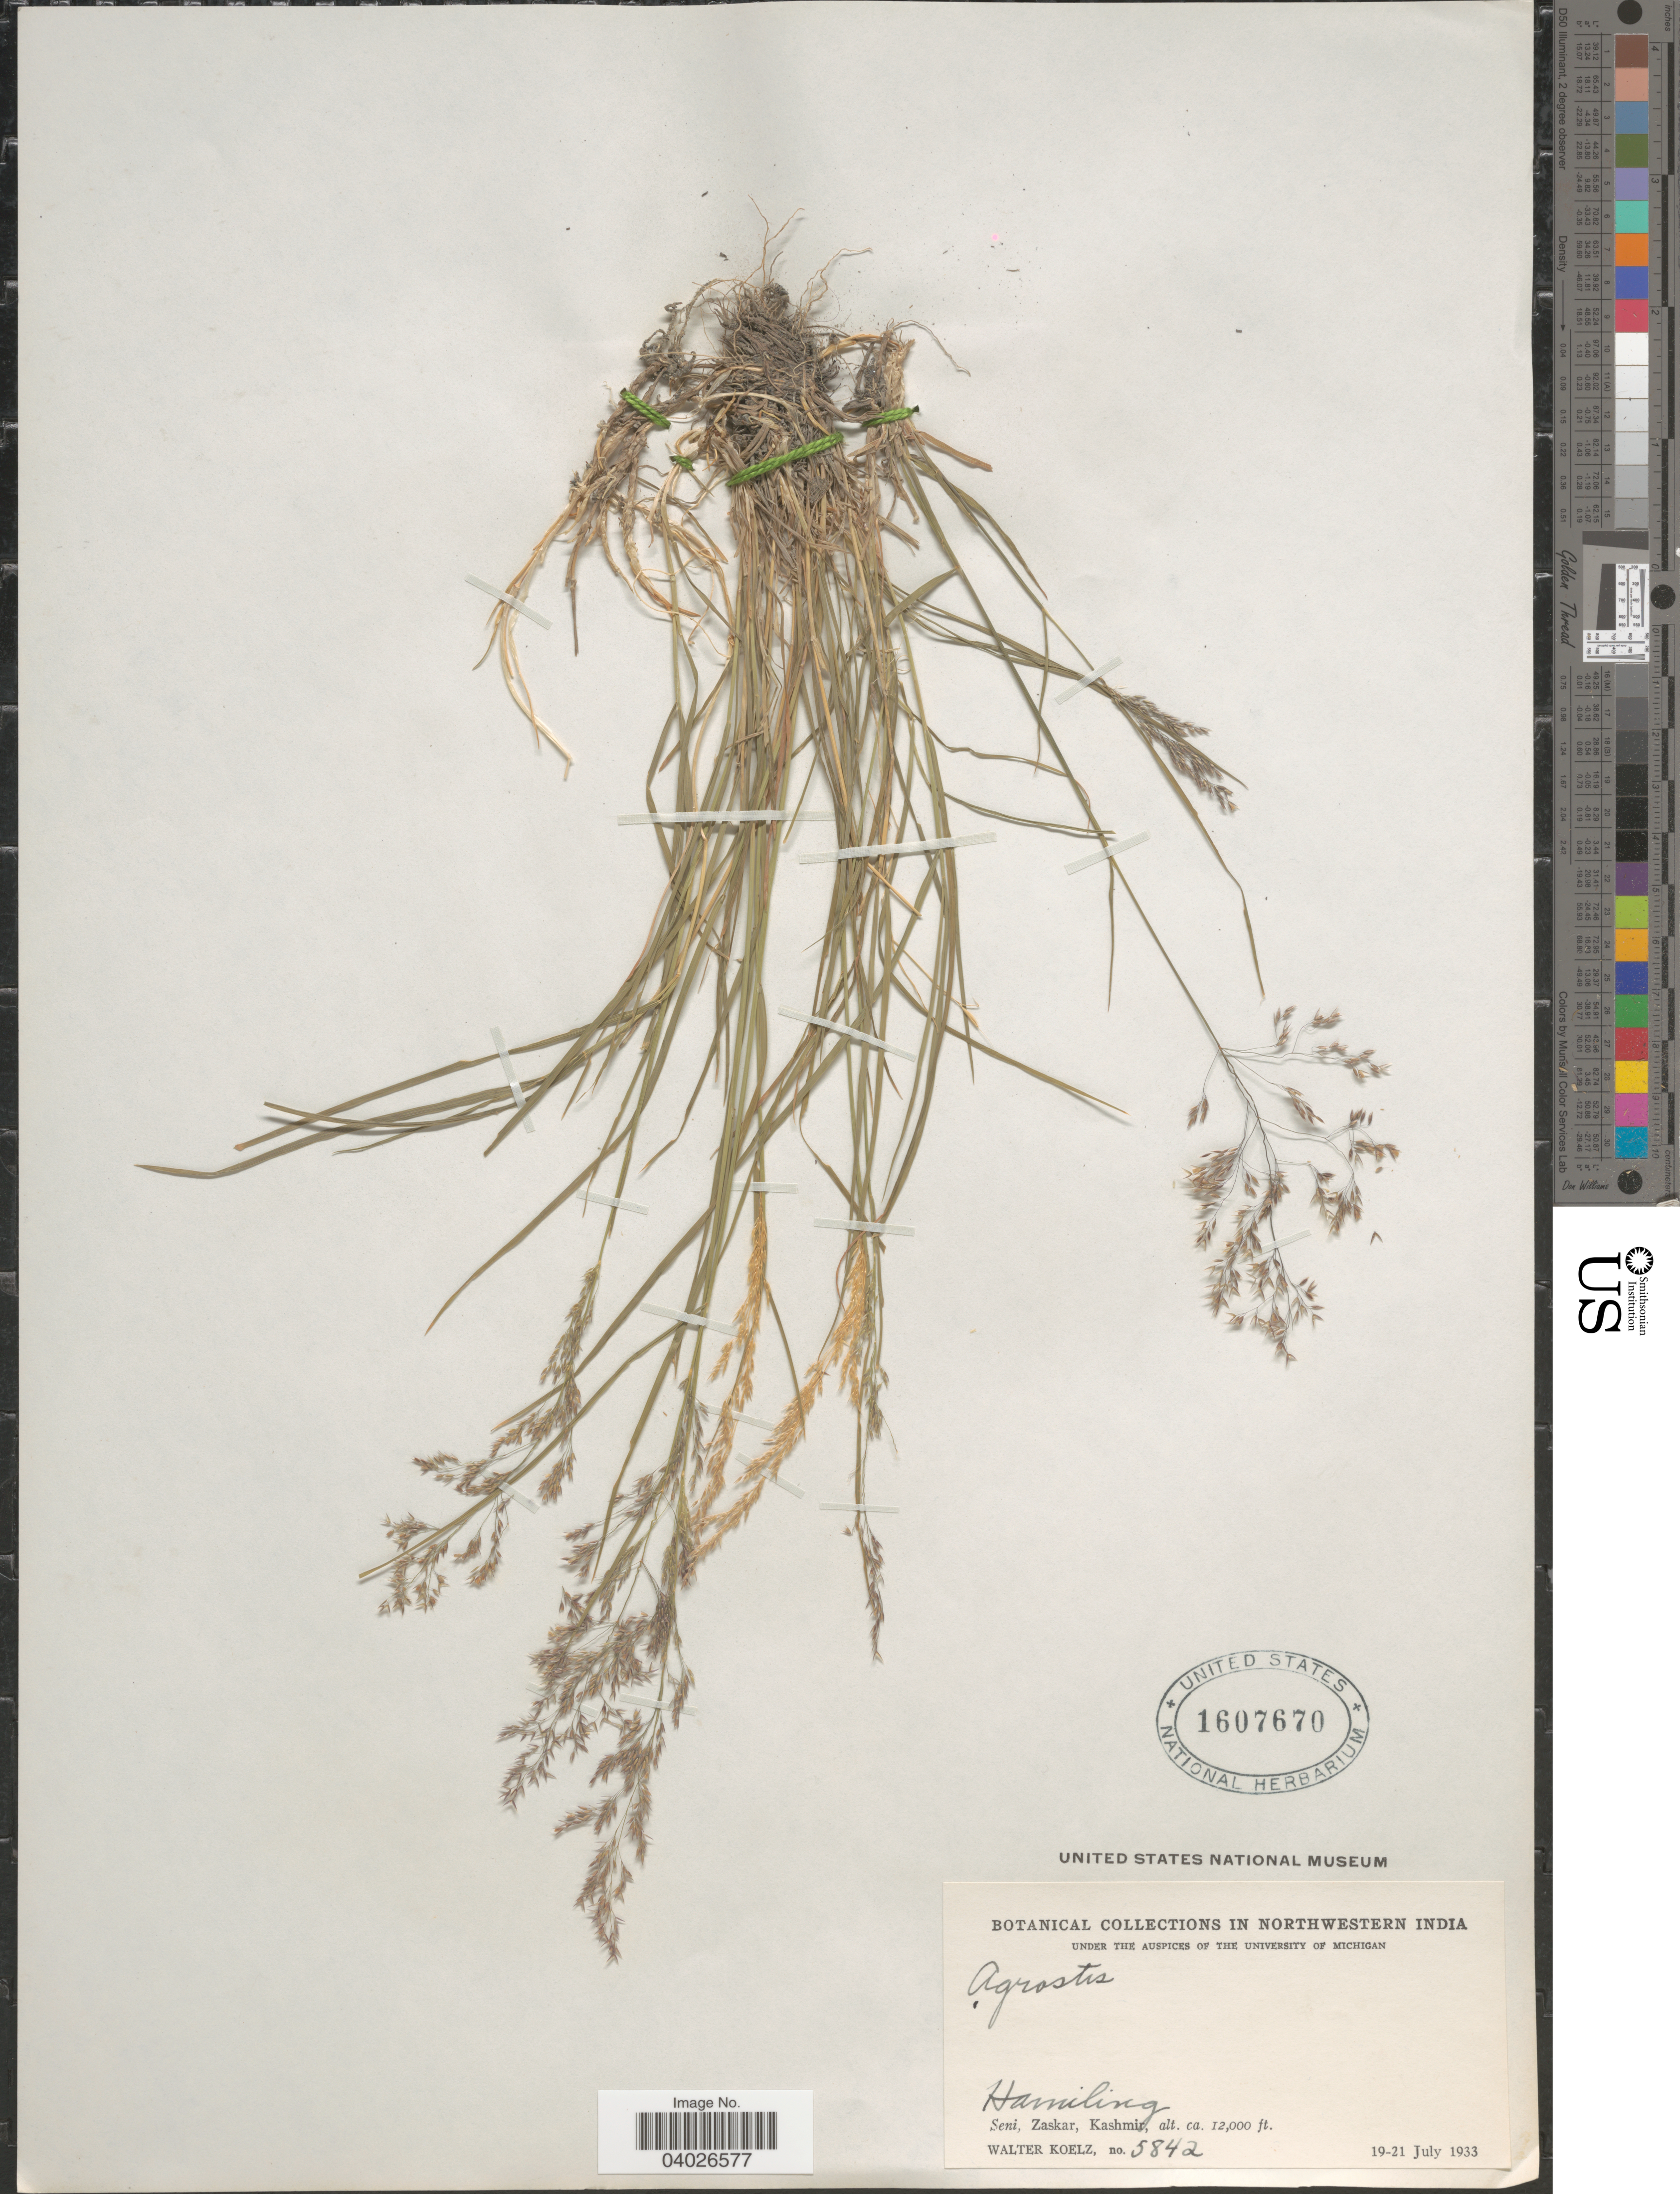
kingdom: Plantae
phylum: Tracheophyta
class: Liliopsida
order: Poales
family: Poaceae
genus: Agrostis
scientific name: Agrostis sp.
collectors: W. N. Koelz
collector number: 5842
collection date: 1933-07-19/1933-07-21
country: India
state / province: Jammu and Kashmir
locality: In Northwestern India. Hamiling. Seni, Zaskar, Kashmir.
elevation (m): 3658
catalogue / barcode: US 1607670